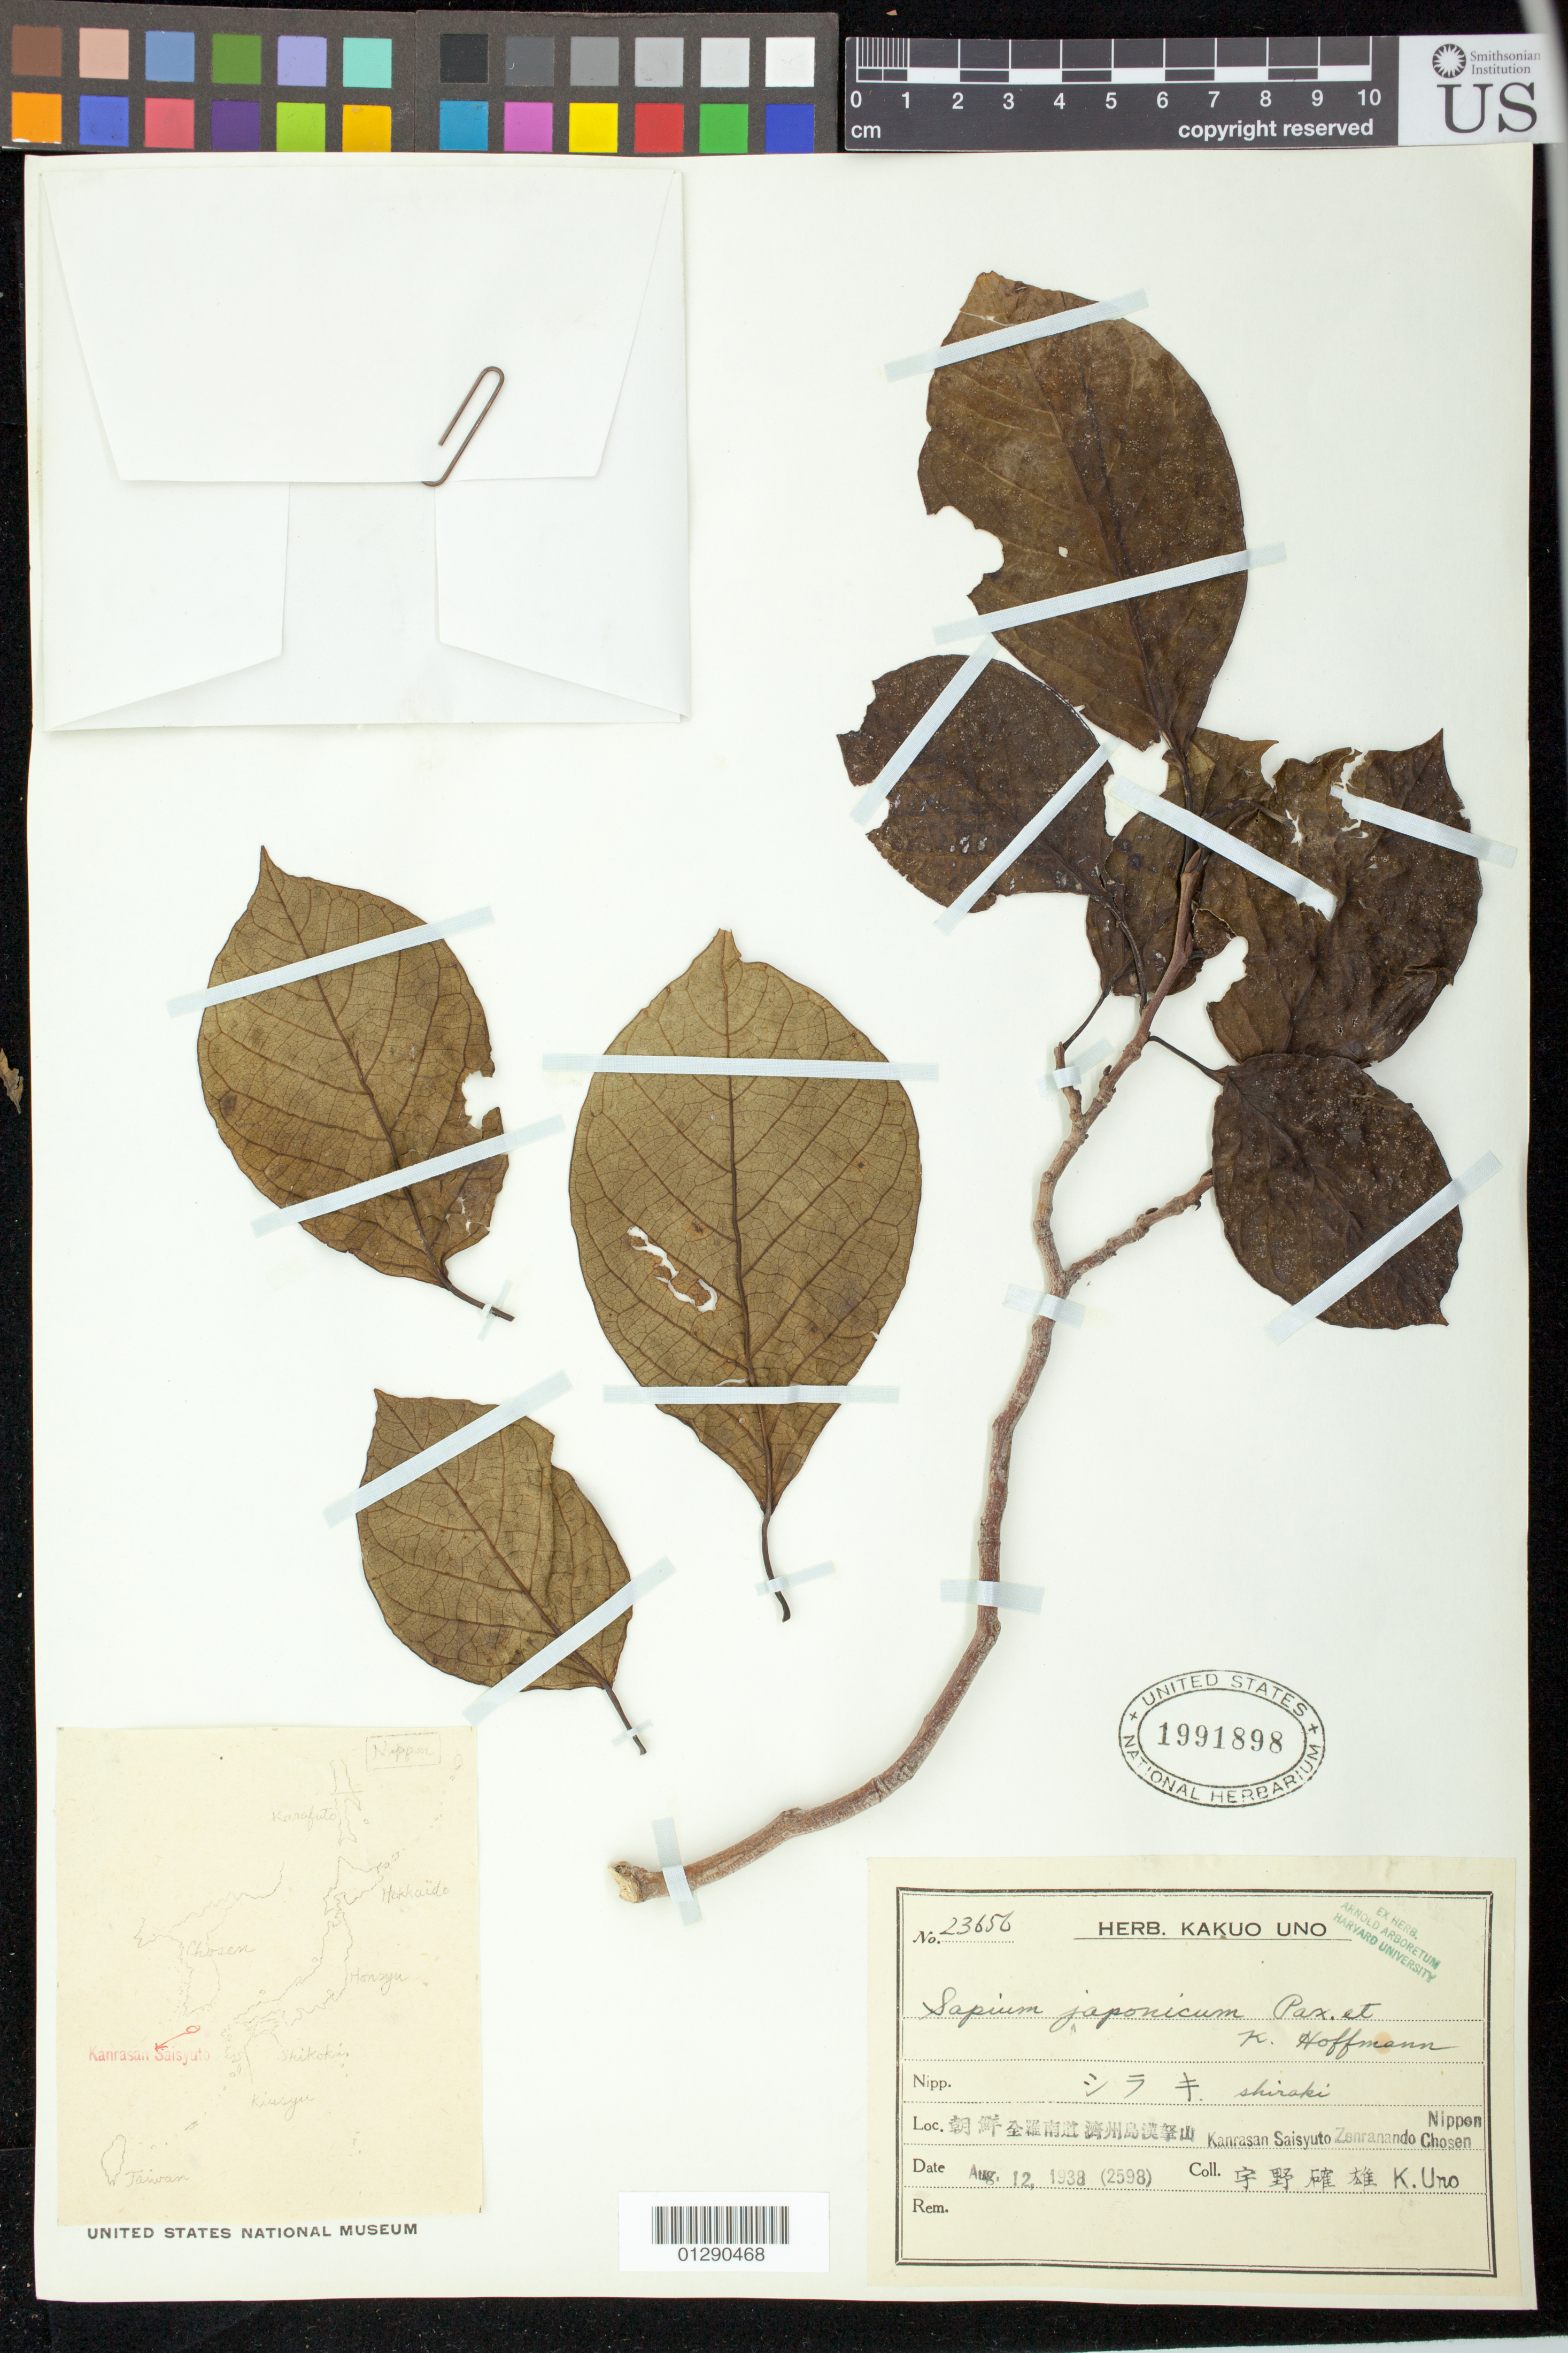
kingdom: Plantae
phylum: Tracheophyta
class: Magnoliopsida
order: Malpighiales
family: Euphorbiaceae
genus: Sapium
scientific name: Sapium japonicum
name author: (Siebold & Zucc.) Pax & K. Hoffm.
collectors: K. Uno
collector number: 23650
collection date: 1938-08-12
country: Japan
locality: Kanrasan Saisyuto Zenranando Chosen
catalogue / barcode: US 1991898